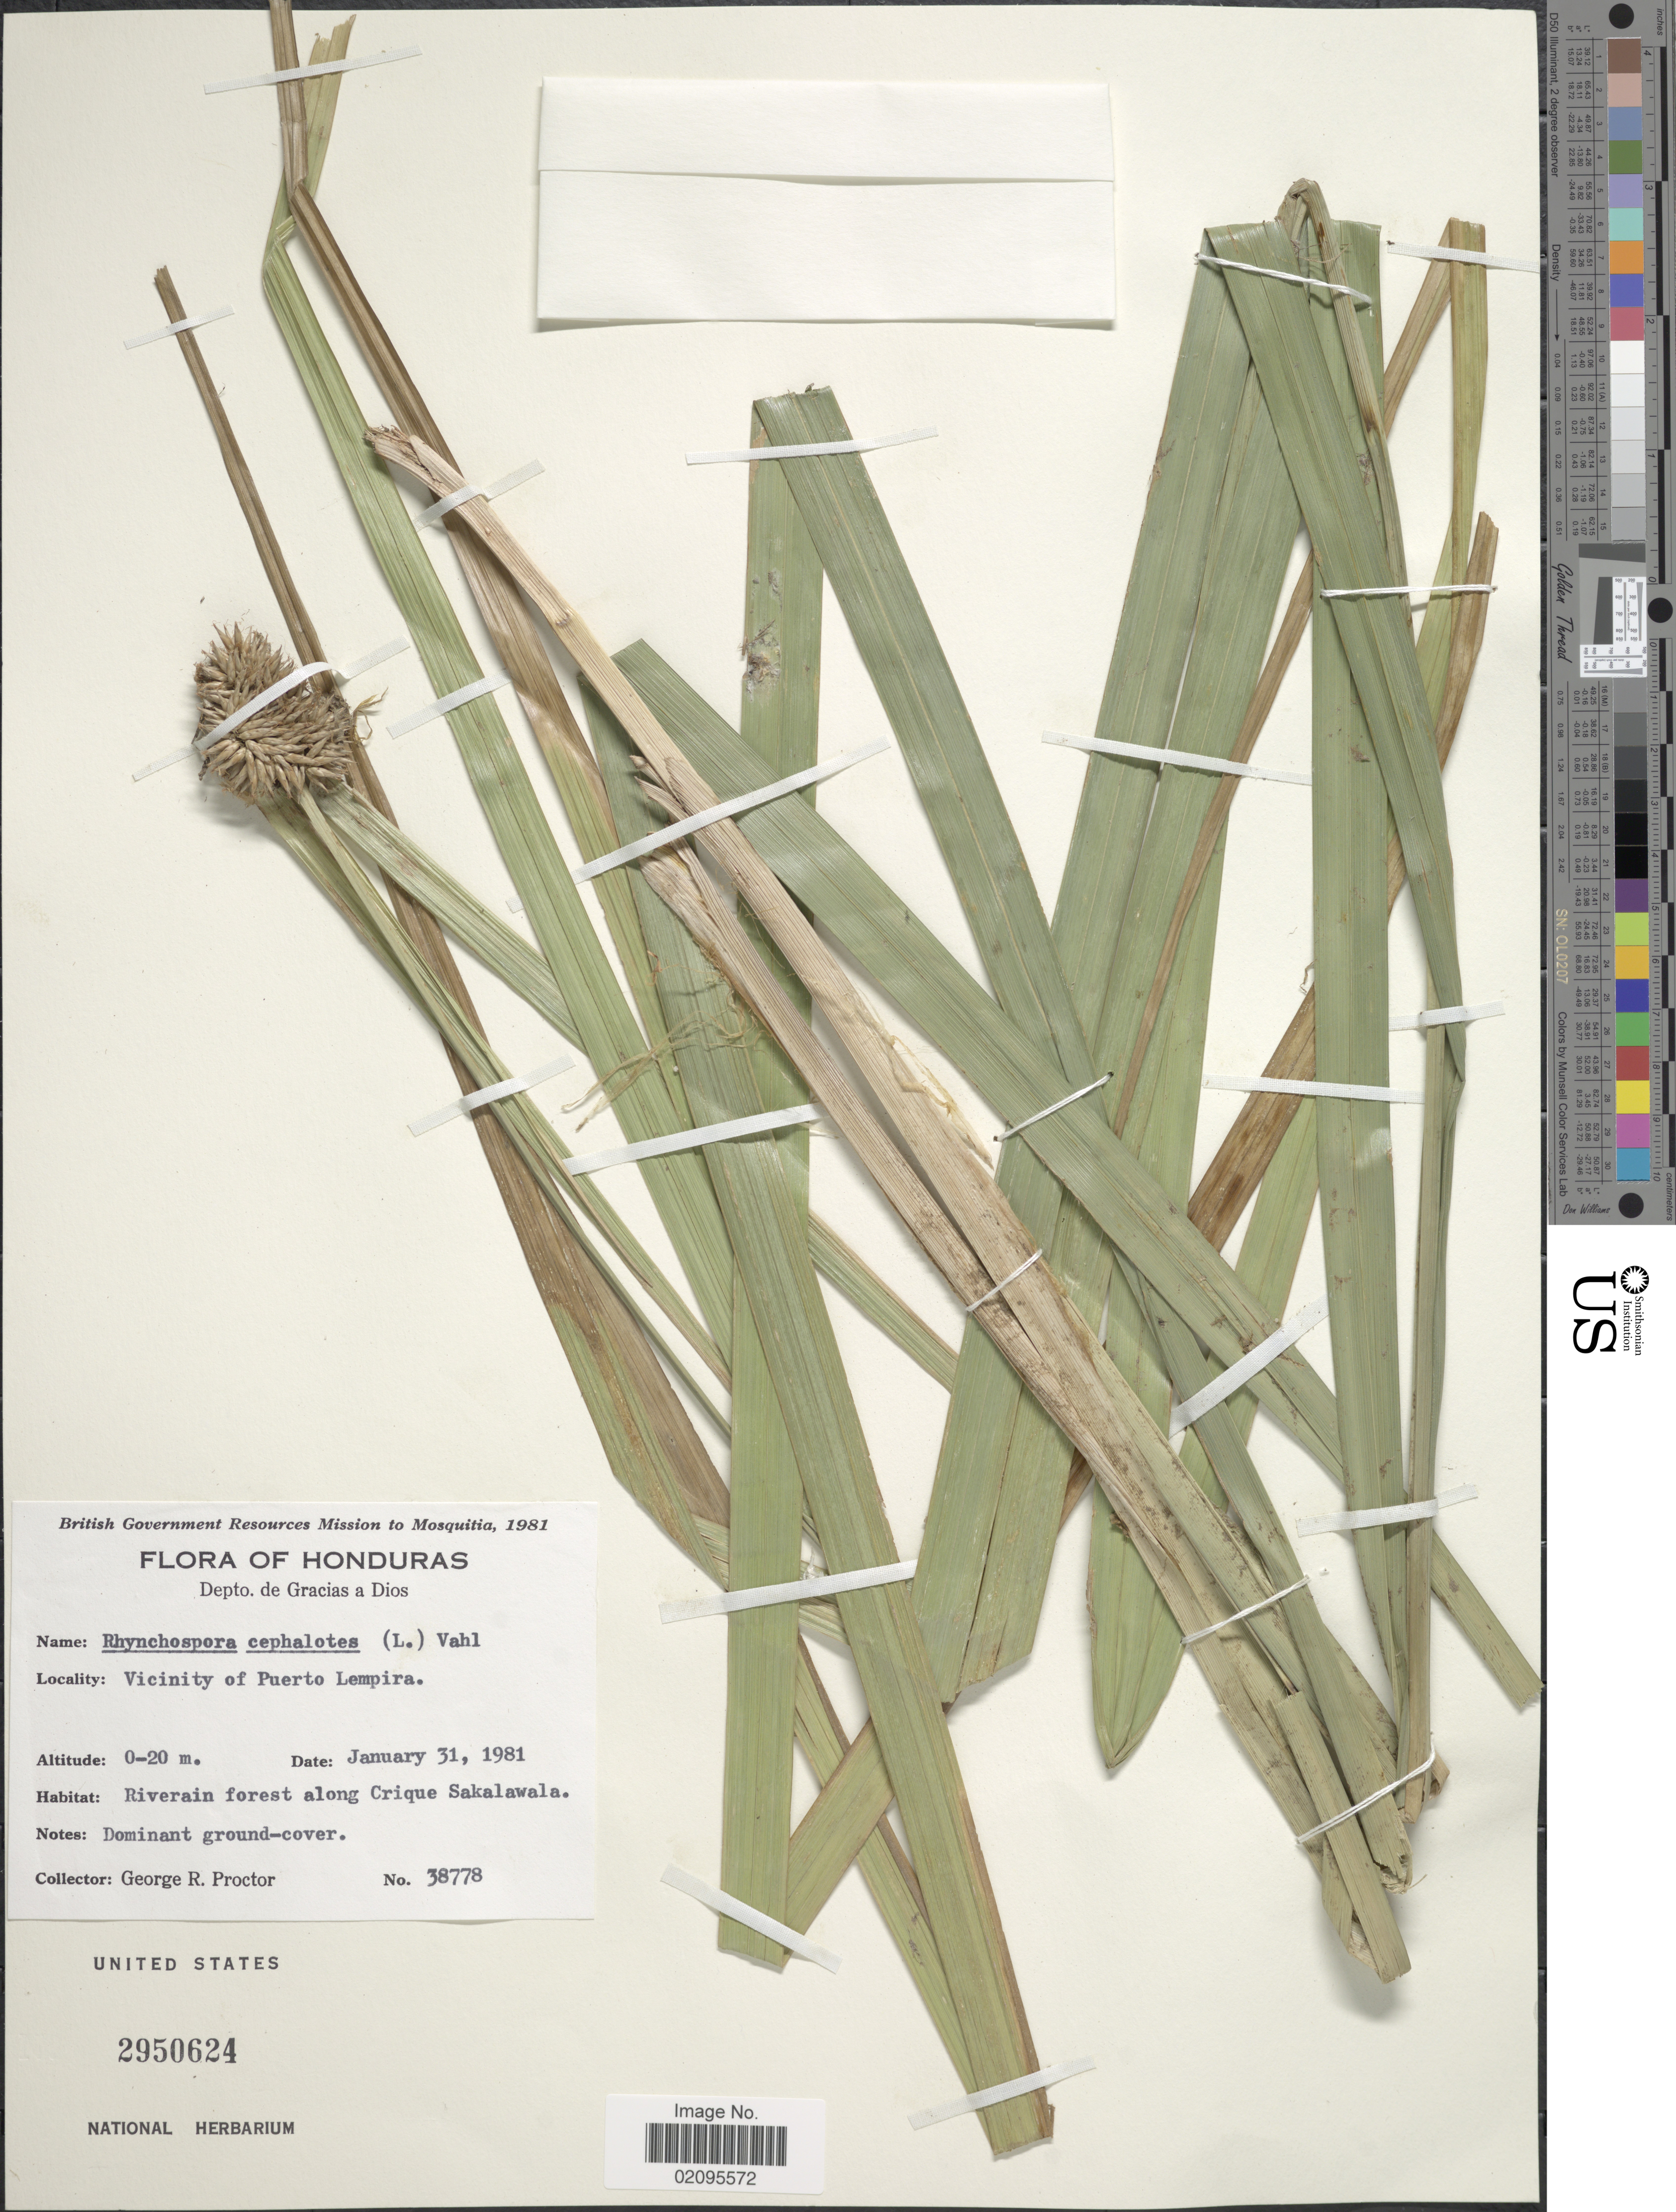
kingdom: Plantae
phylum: Tracheophyta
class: Liliopsida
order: Poales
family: Cyperaceae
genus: Rhynchospora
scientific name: Rhynchospora cephalotes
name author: (L.) Vahl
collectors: G. Proctor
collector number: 38778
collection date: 1981-01-31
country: Honduras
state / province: Gracias de Dios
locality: Depto. de Gracias a Dios, Vicinity of Puerto Lempira, Riverain forest along Crique Sakalawala.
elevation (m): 0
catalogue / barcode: US 2950624